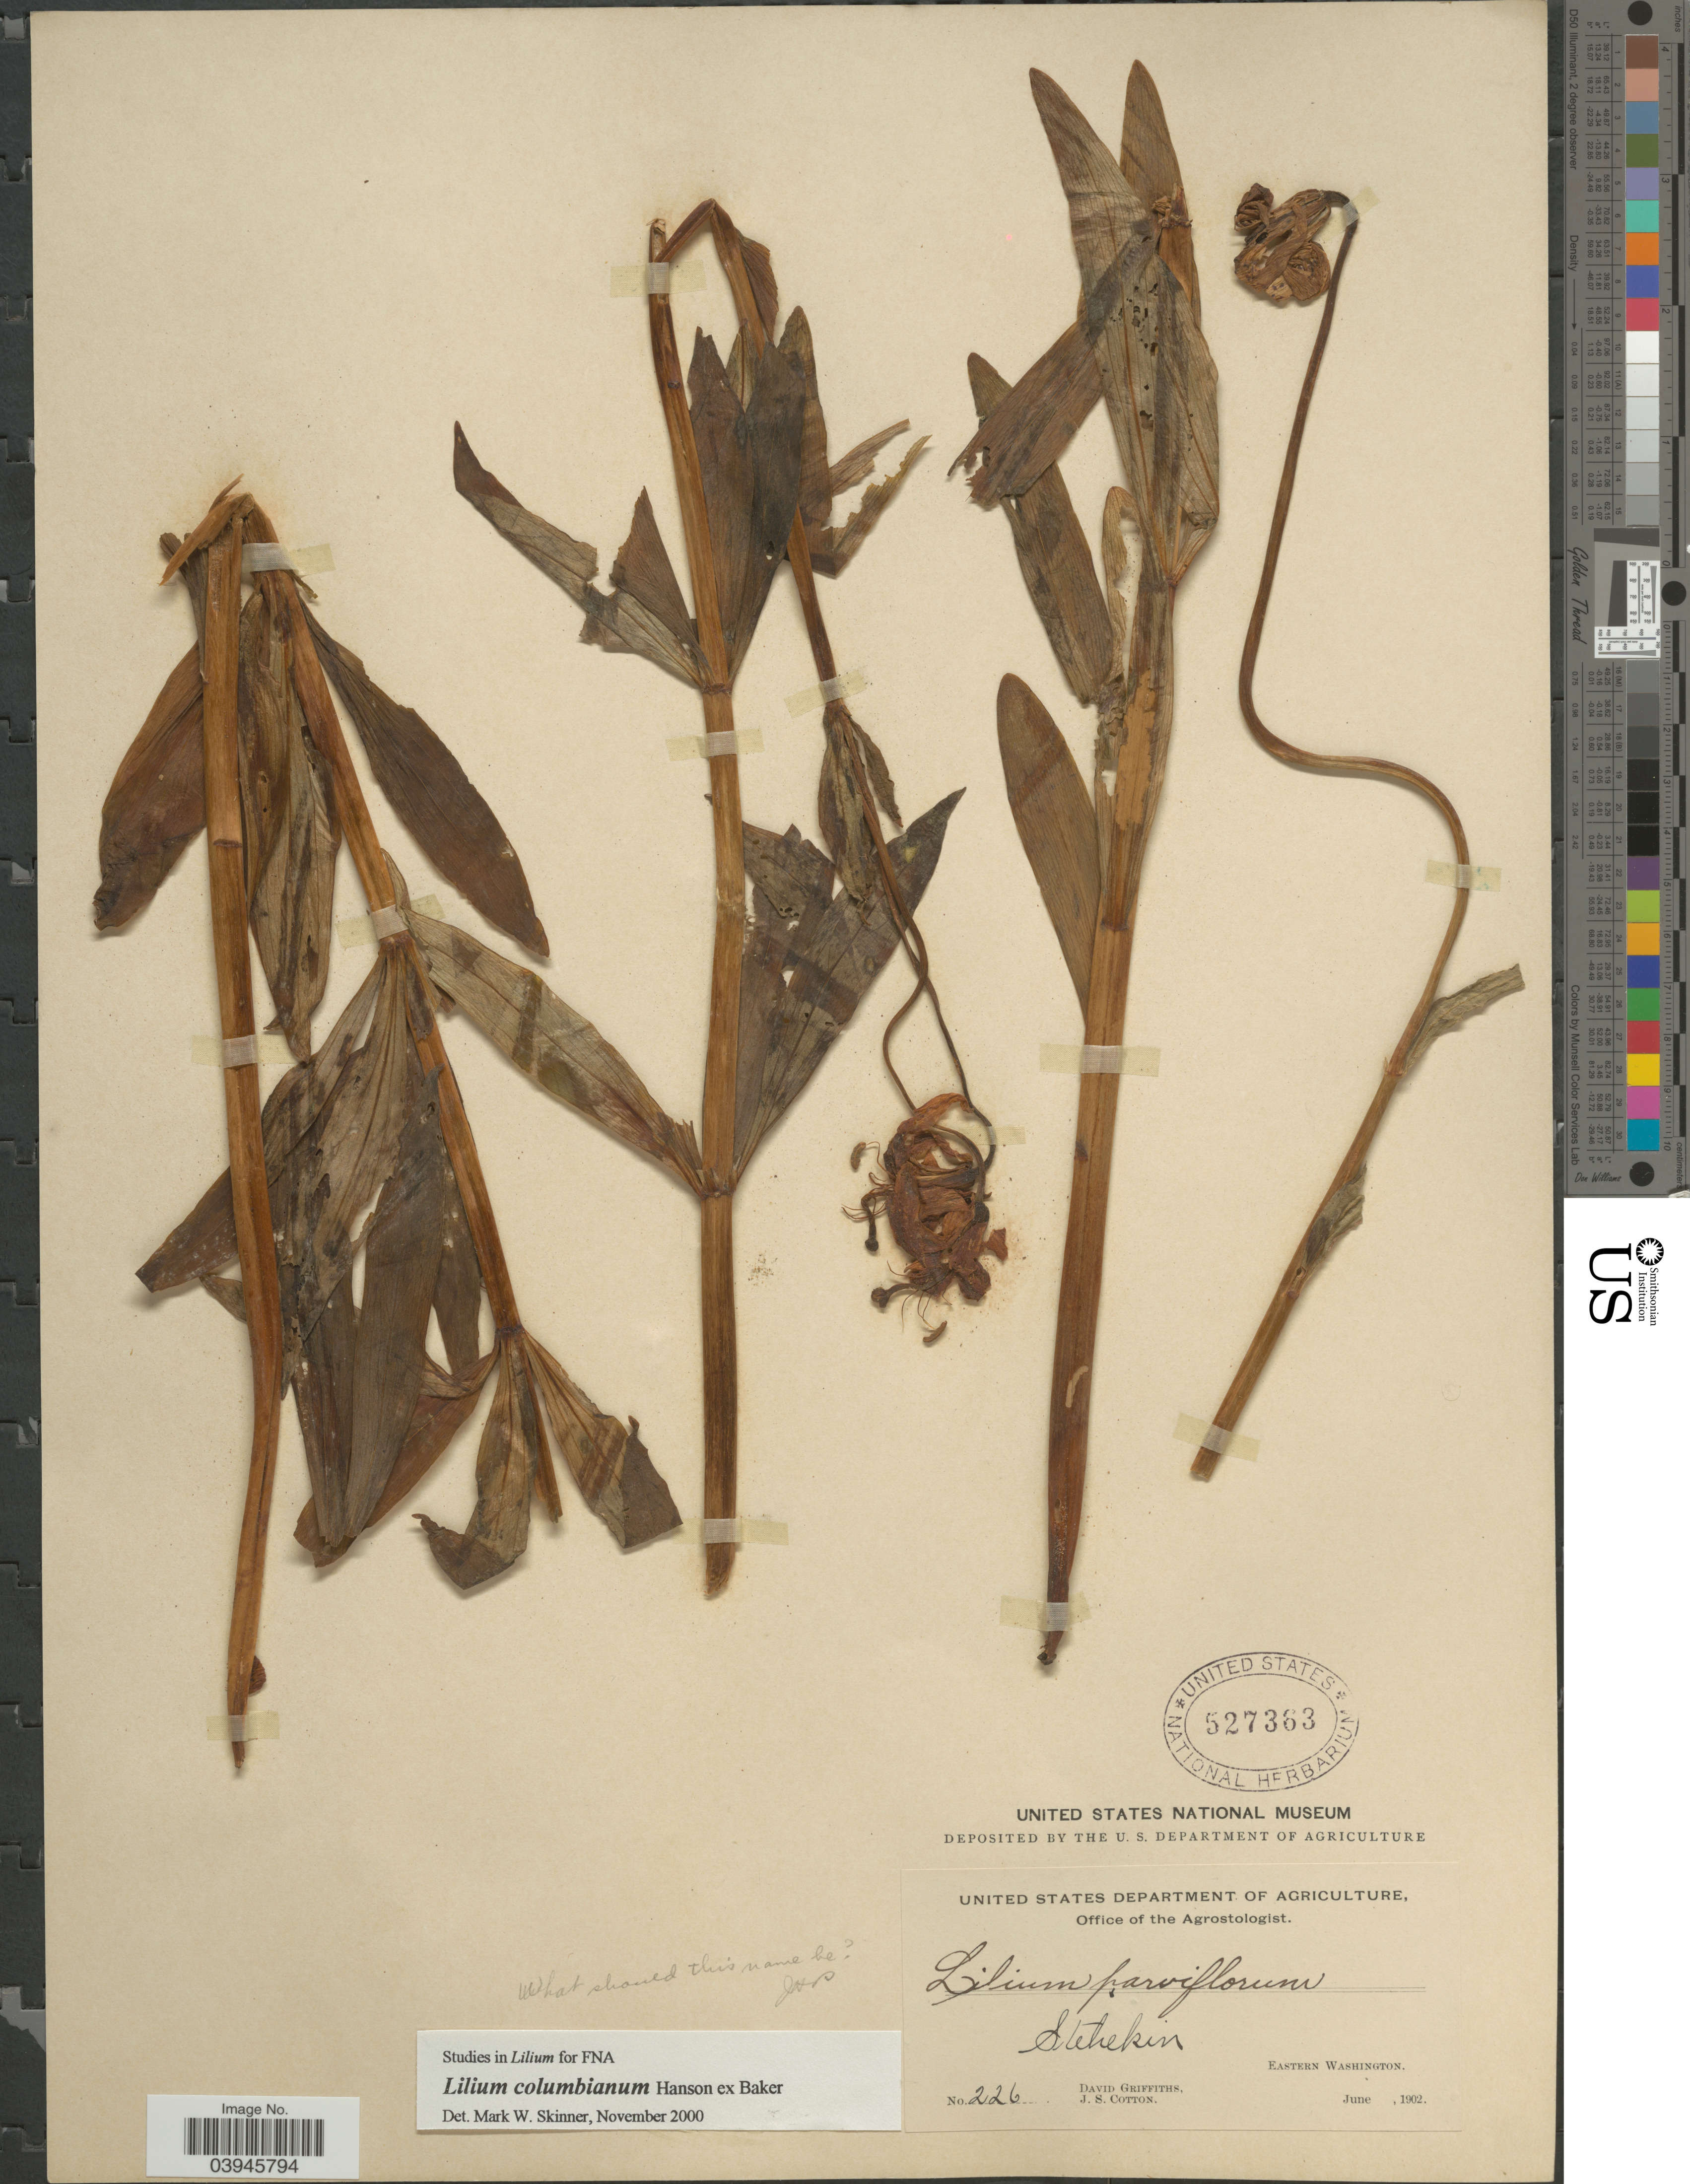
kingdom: Plantae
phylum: Tracheophyta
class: Liliopsida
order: Liliales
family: Liliaceae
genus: Lilium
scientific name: Lilium columbianum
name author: Leichtlin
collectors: D. Griffiths & J. S. Cotton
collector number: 226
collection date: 1902-06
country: United States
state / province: Washington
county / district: Chelan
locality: Stehekin. Eastern Washington.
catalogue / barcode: US 527363